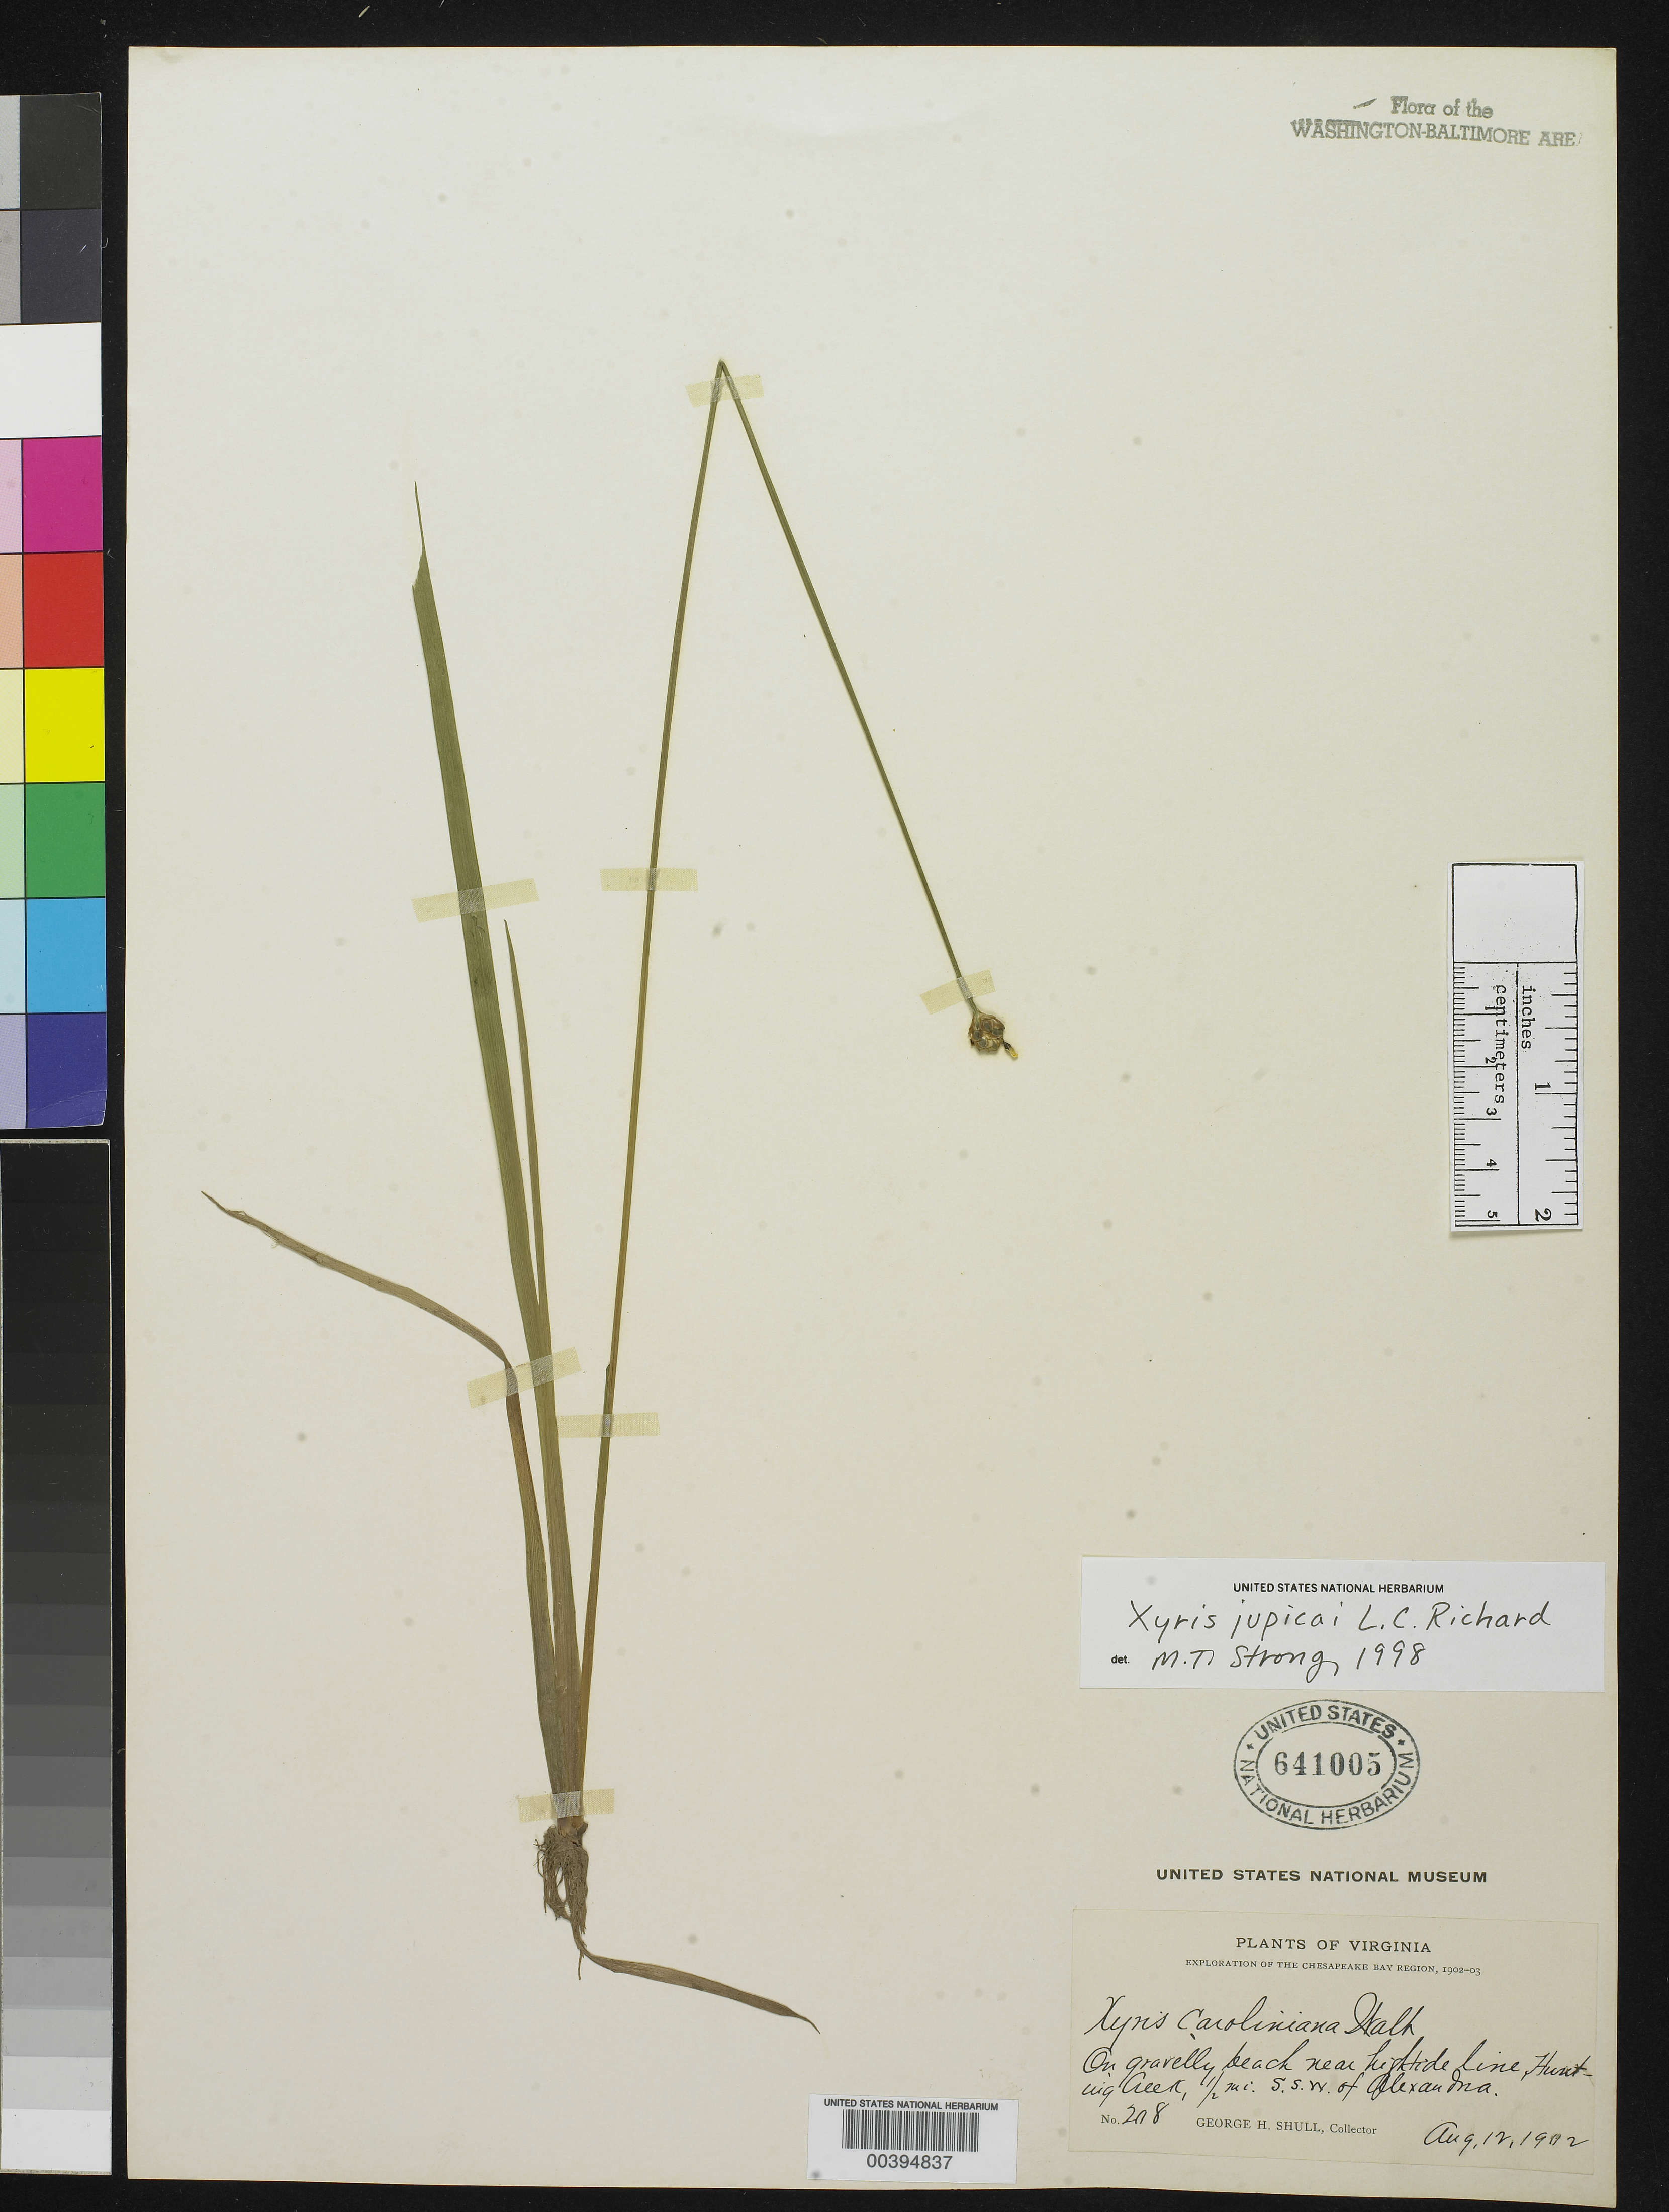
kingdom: Plantae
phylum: Tracheophyta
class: Liliopsida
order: Poales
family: Xyridaceae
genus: Xyris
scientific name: Xyris jupicai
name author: Rich.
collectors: G. H. Shull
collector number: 208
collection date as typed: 12 Aug 1902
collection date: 1902-08-12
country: United States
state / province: Virginia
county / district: Fairfax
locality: Hunting Creek, south-southwest of Alexandria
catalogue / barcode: US 641005